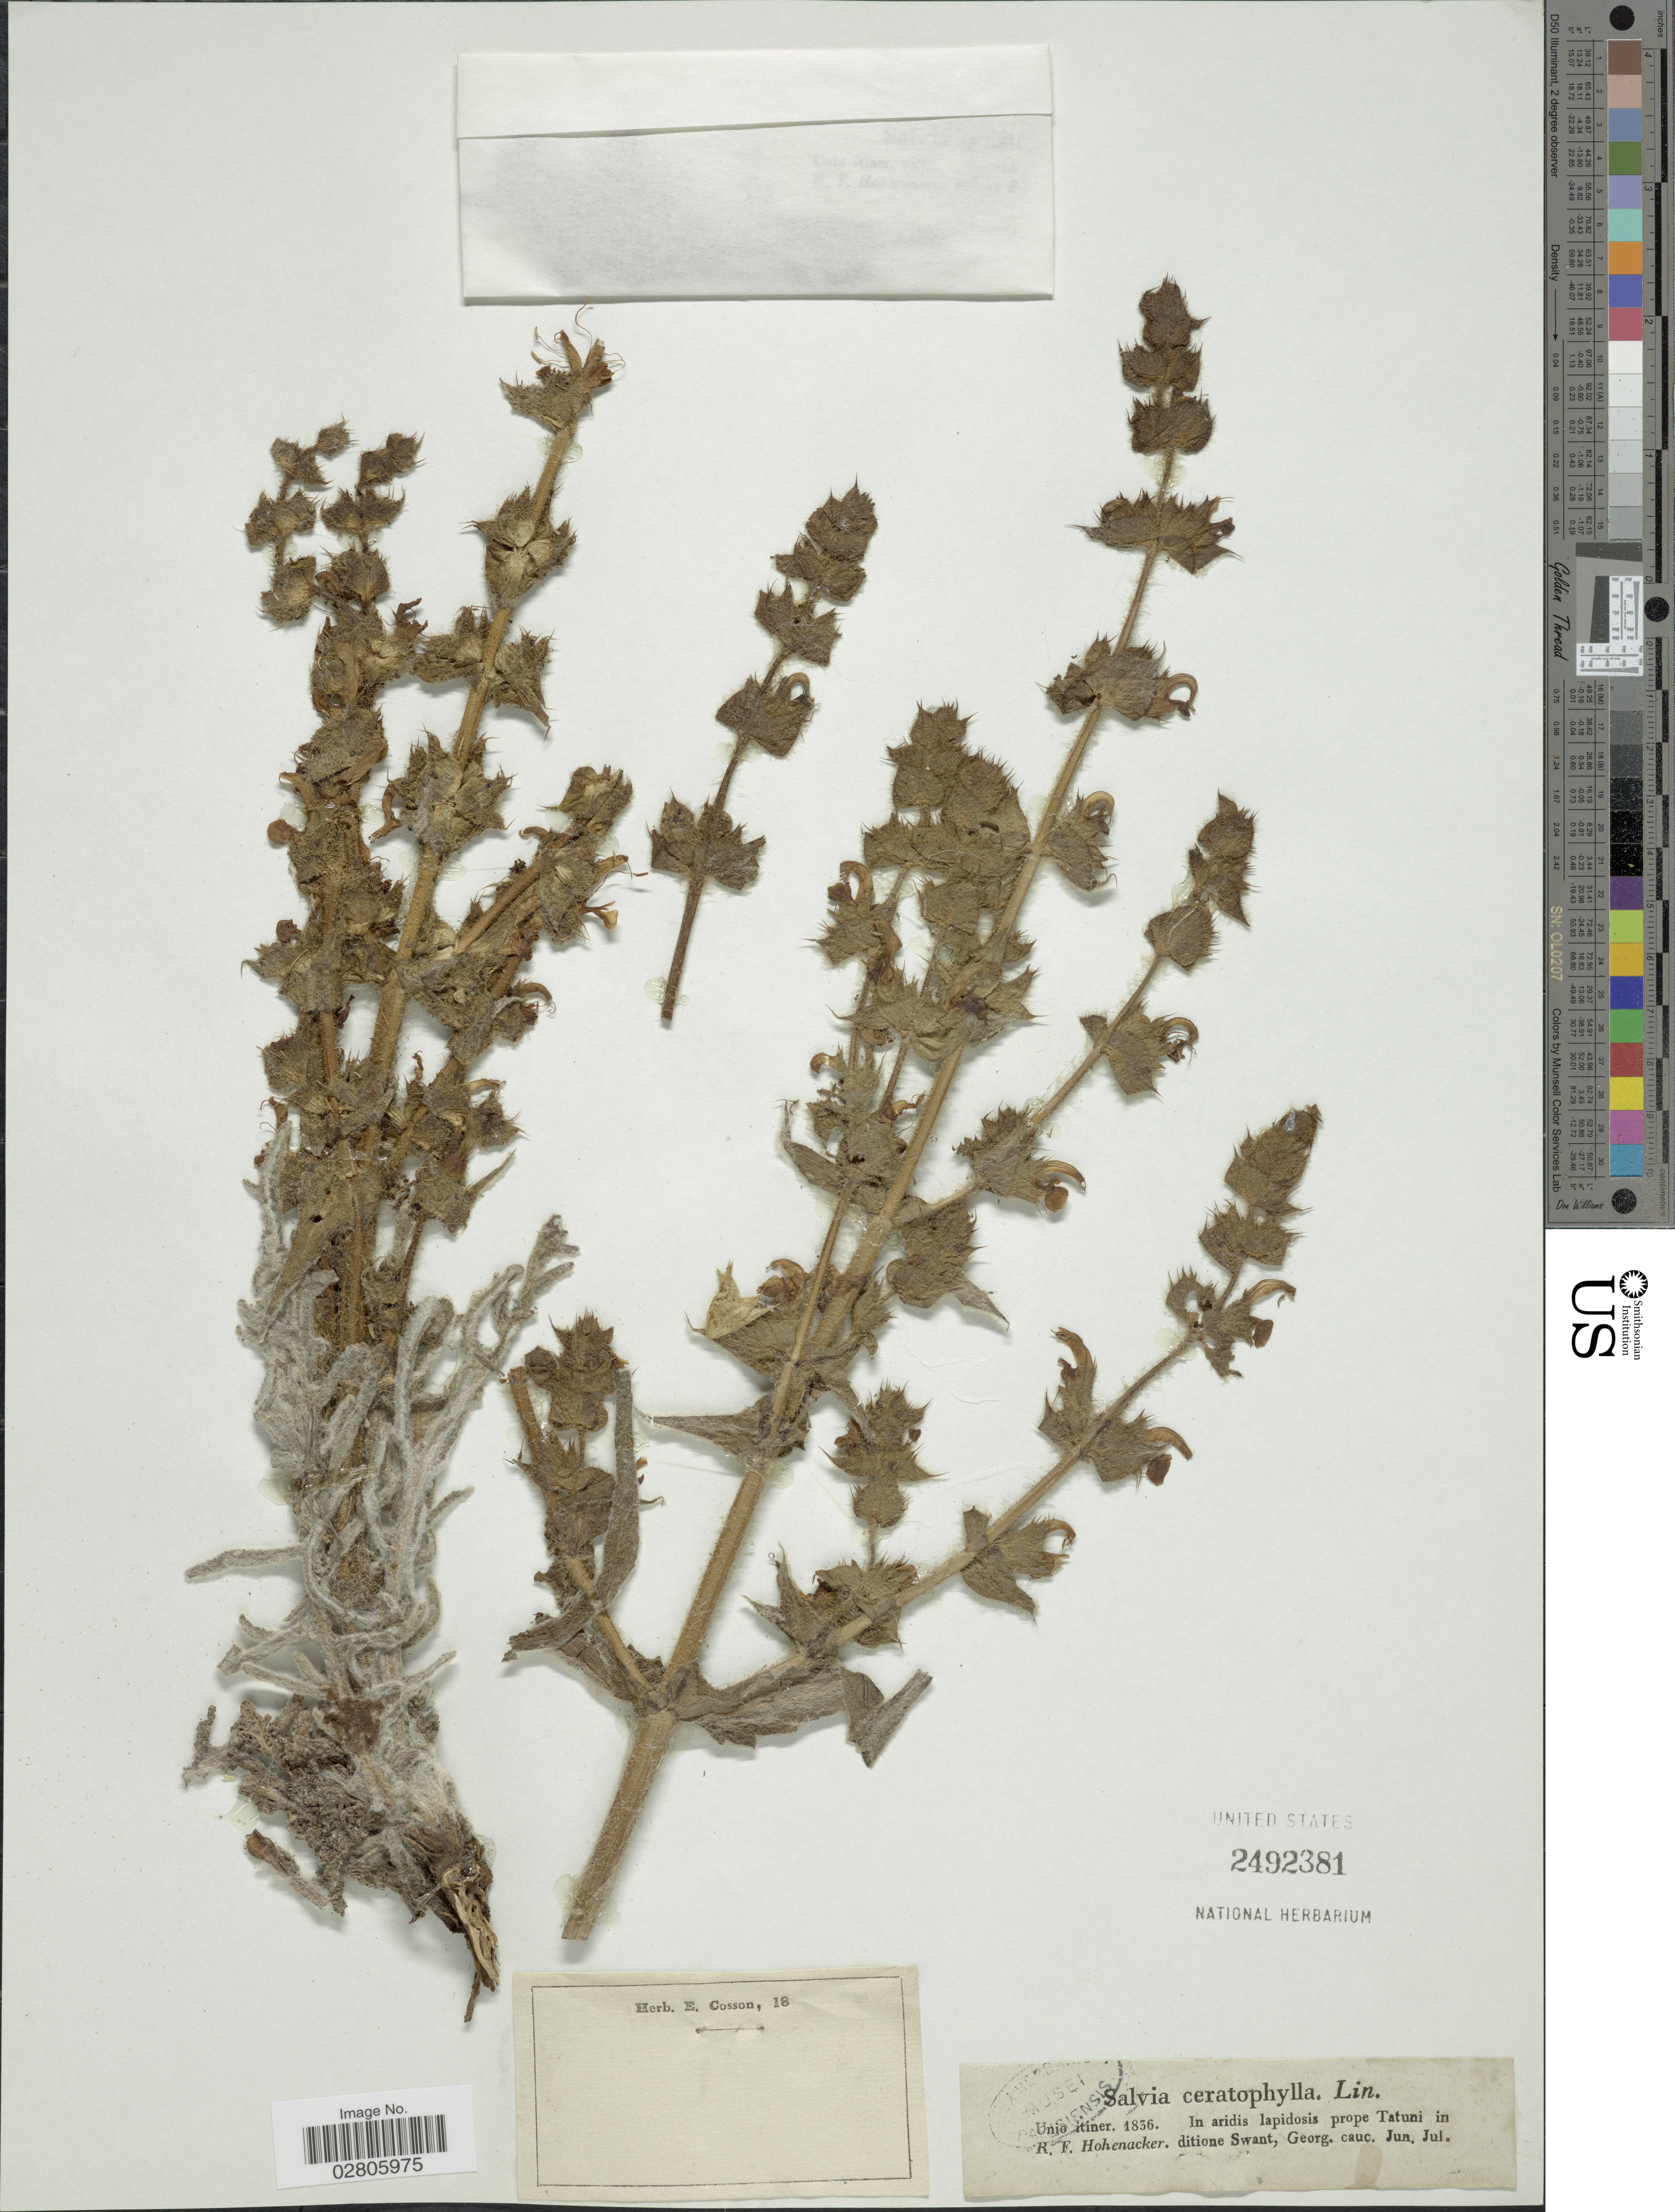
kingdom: Plantae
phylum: Tracheophyta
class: Magnoliopsida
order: Lamiales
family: Lamiaceae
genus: Salvia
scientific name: Salvia ceratophylla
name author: L.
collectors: R. F. Hohenacker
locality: In aridis lapidosis prope Tatuni in ditione Swant, Georg. cauc.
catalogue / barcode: US 2492381